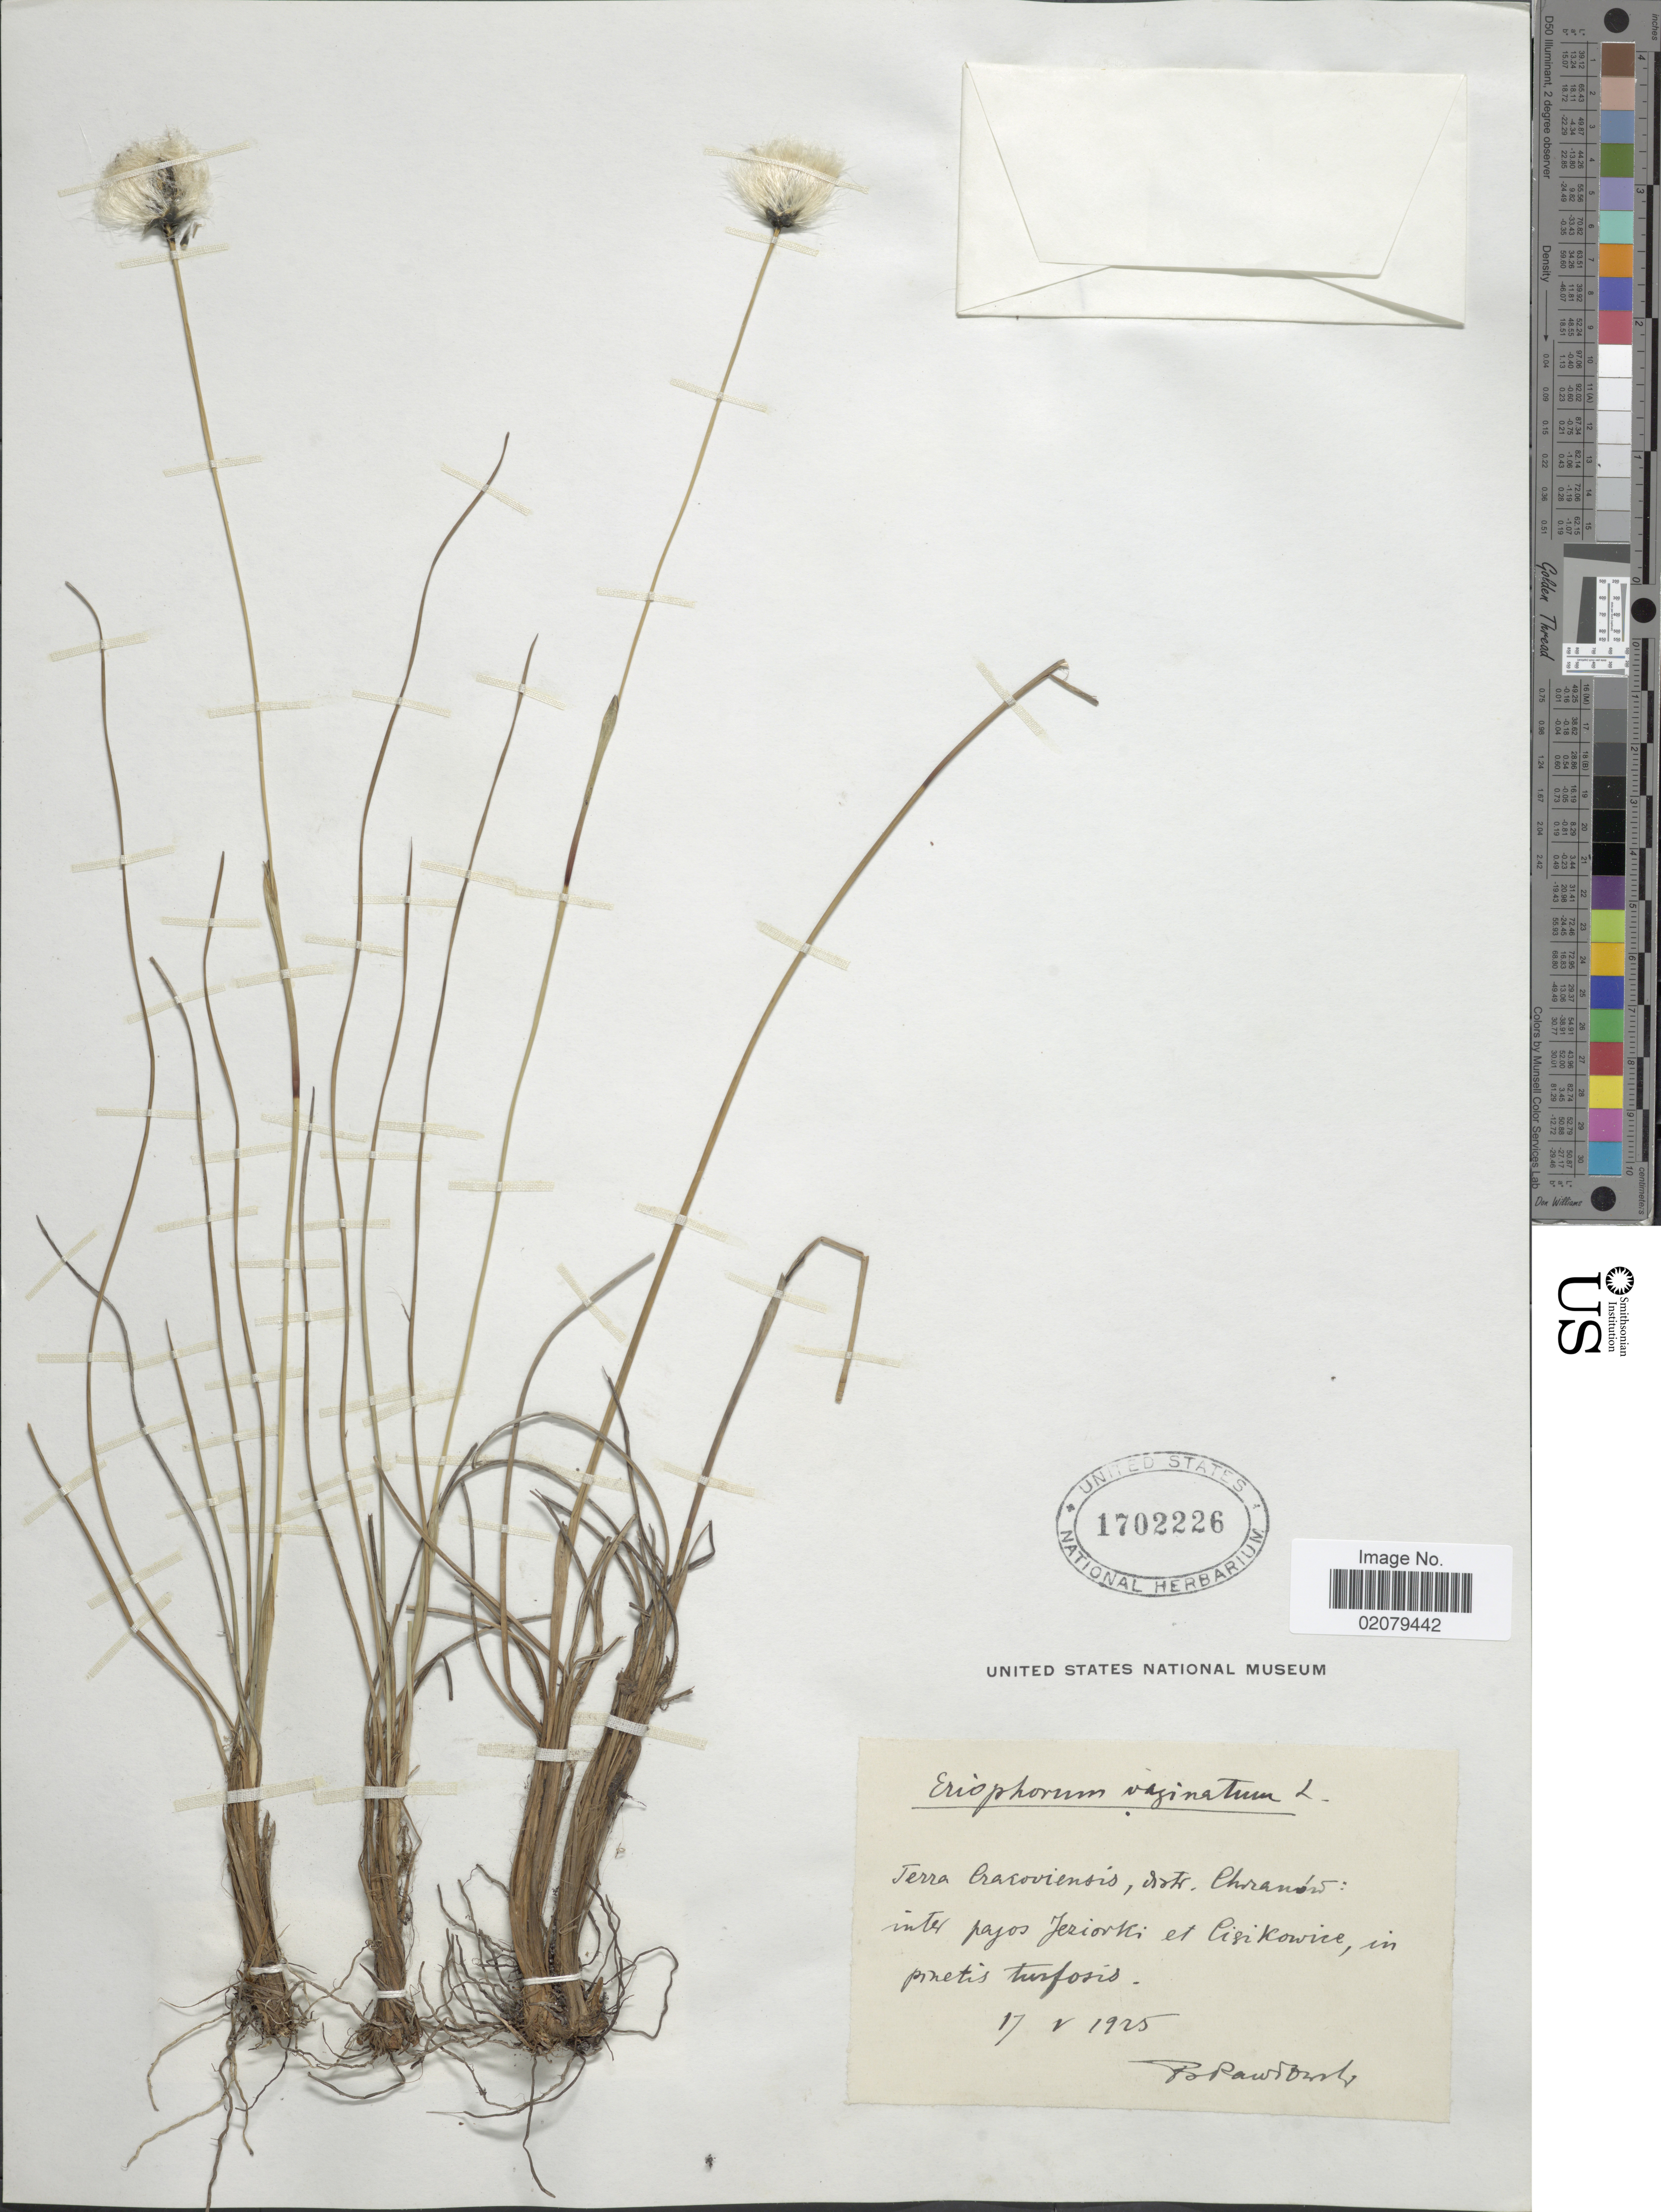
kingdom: Plantae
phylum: Tracheophyta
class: Liliopsida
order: Poales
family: Cyperaceae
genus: Eriophorum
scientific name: Eriophorum vaginatum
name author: L.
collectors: B. Pawlowski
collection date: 1925-05-17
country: Poland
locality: Inter pajos Jeriorki et Cisikowice, in pinetis turfosis [interpreted]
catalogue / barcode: US 1702226